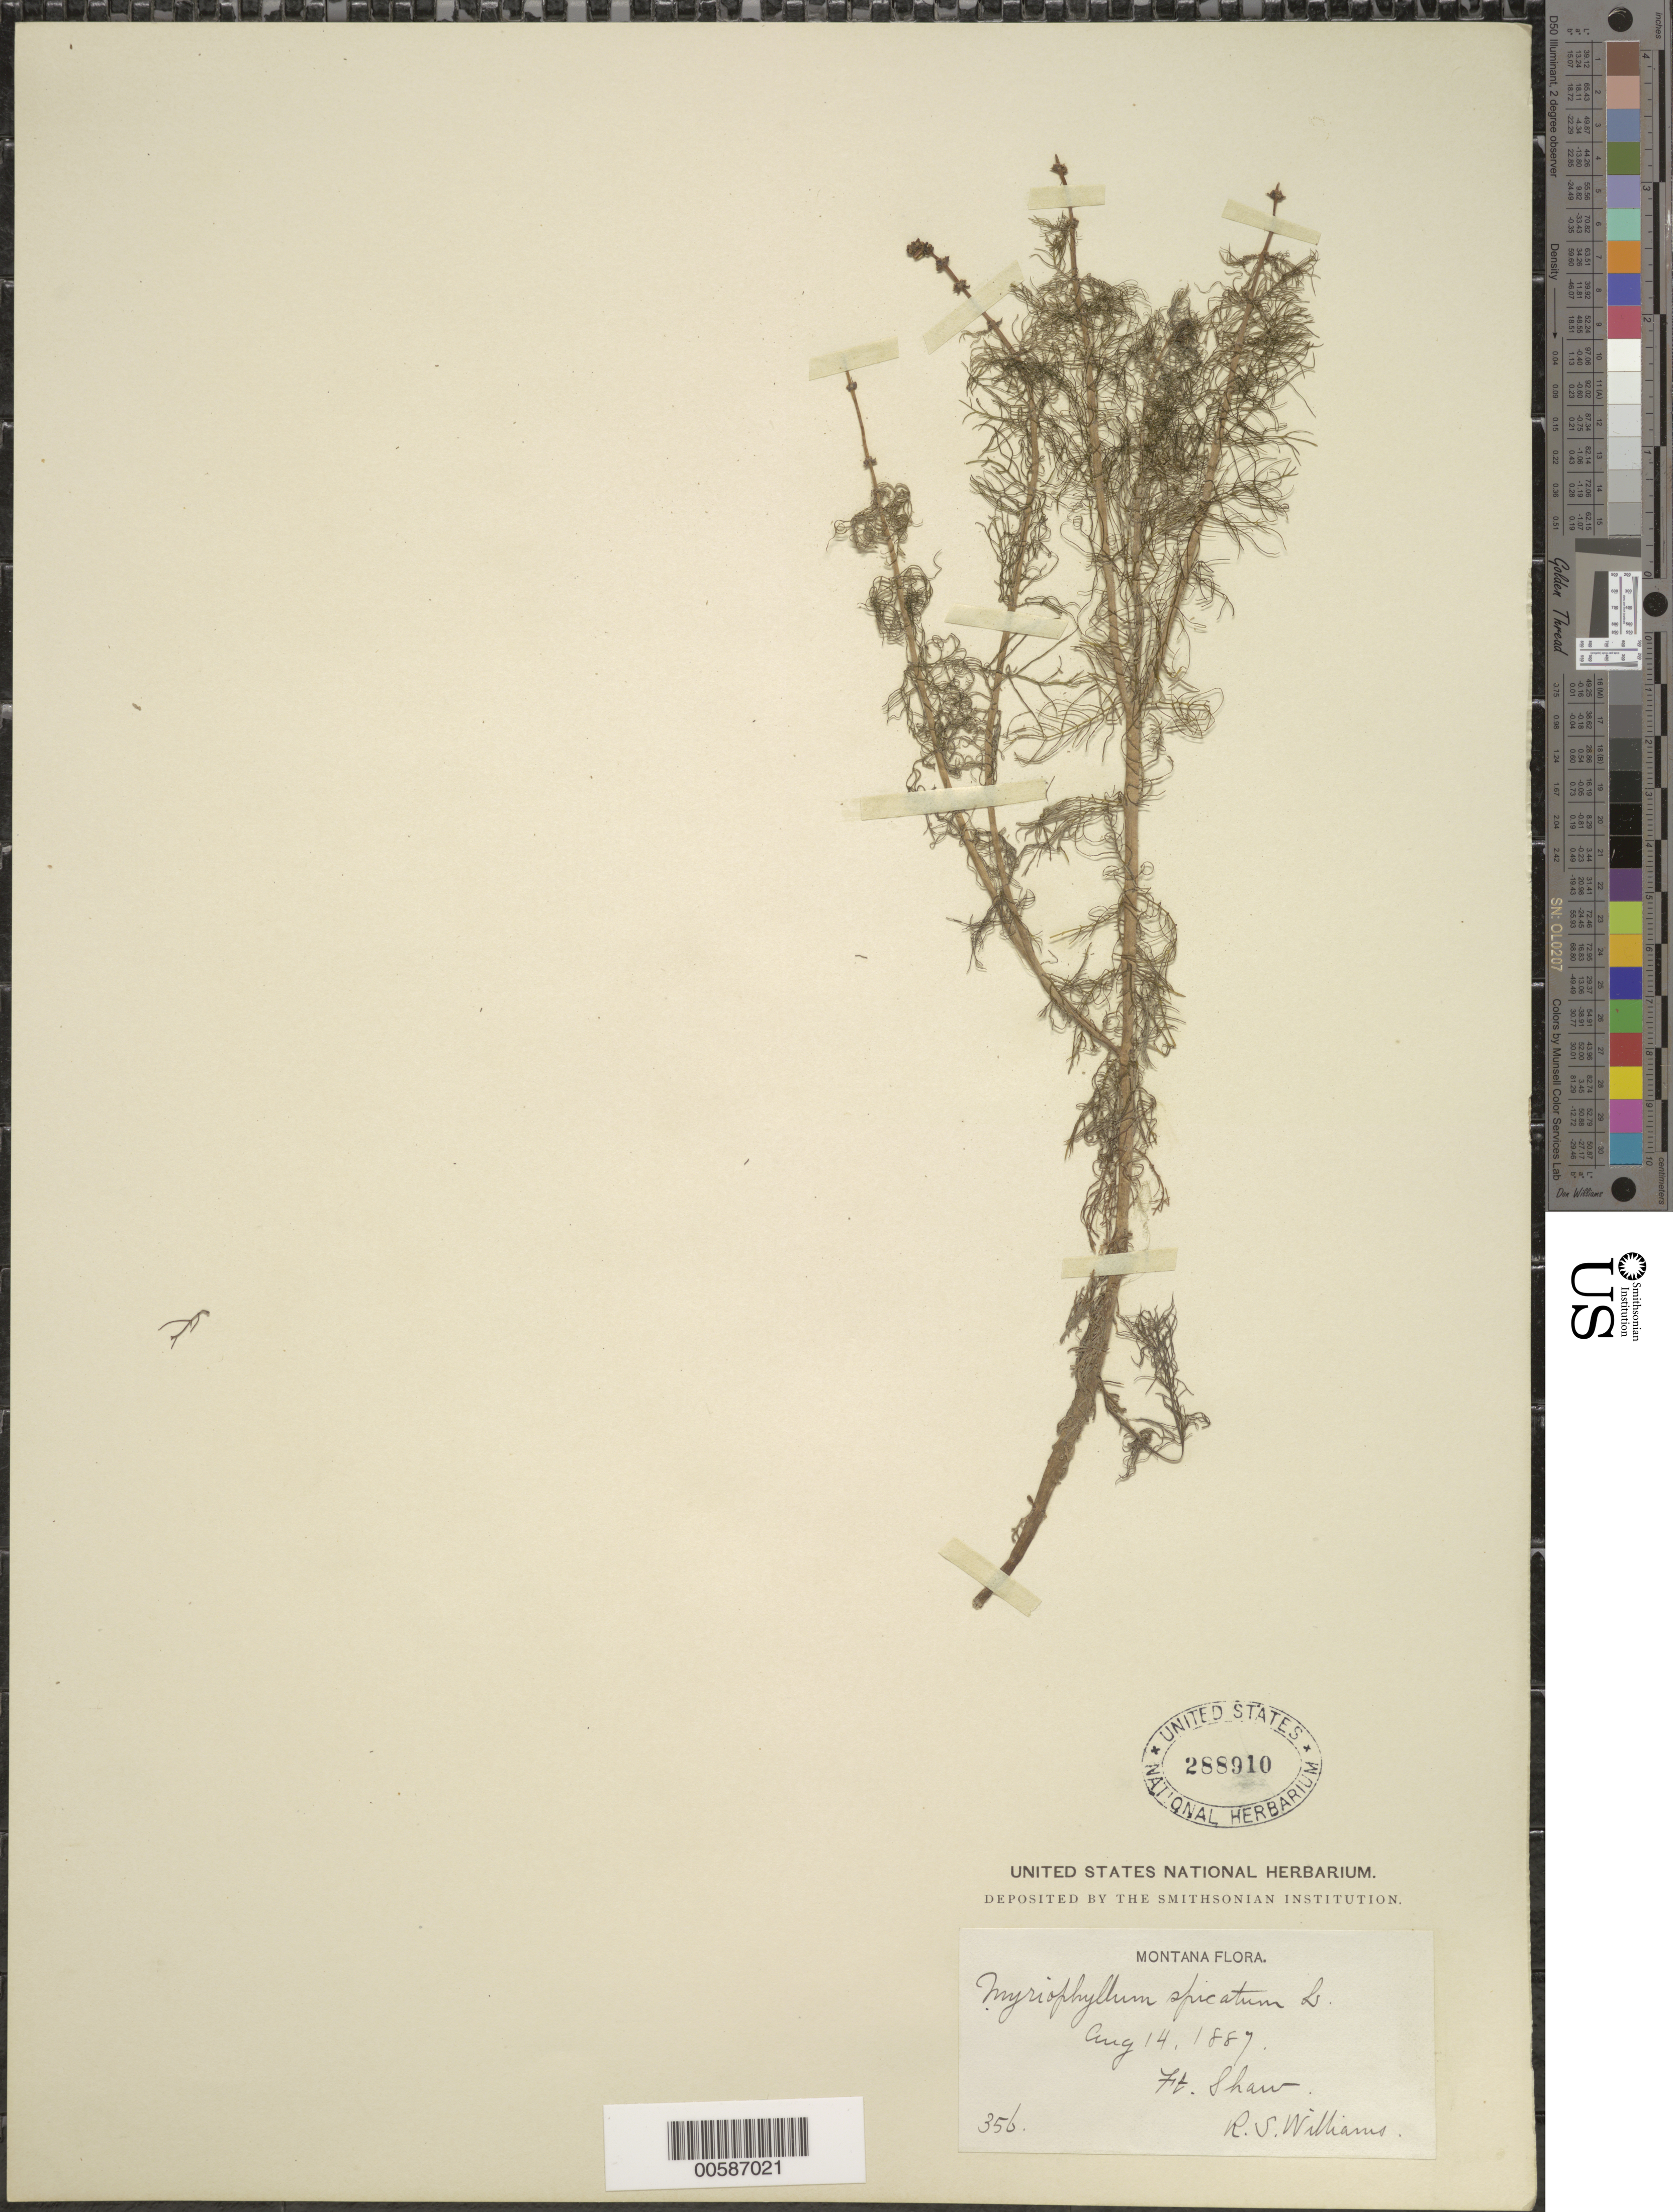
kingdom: Plantae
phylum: Tracheophyta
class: Magnoliopsida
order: Saxifragales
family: Haloragaceae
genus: Myriophyllum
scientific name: Myriophyllum exalbescens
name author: Fernald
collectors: R. S. Williams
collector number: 356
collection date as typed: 14 Aug 1887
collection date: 1887-08-14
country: United States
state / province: Montana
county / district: Cascade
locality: Ft. Shaw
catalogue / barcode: US 288910